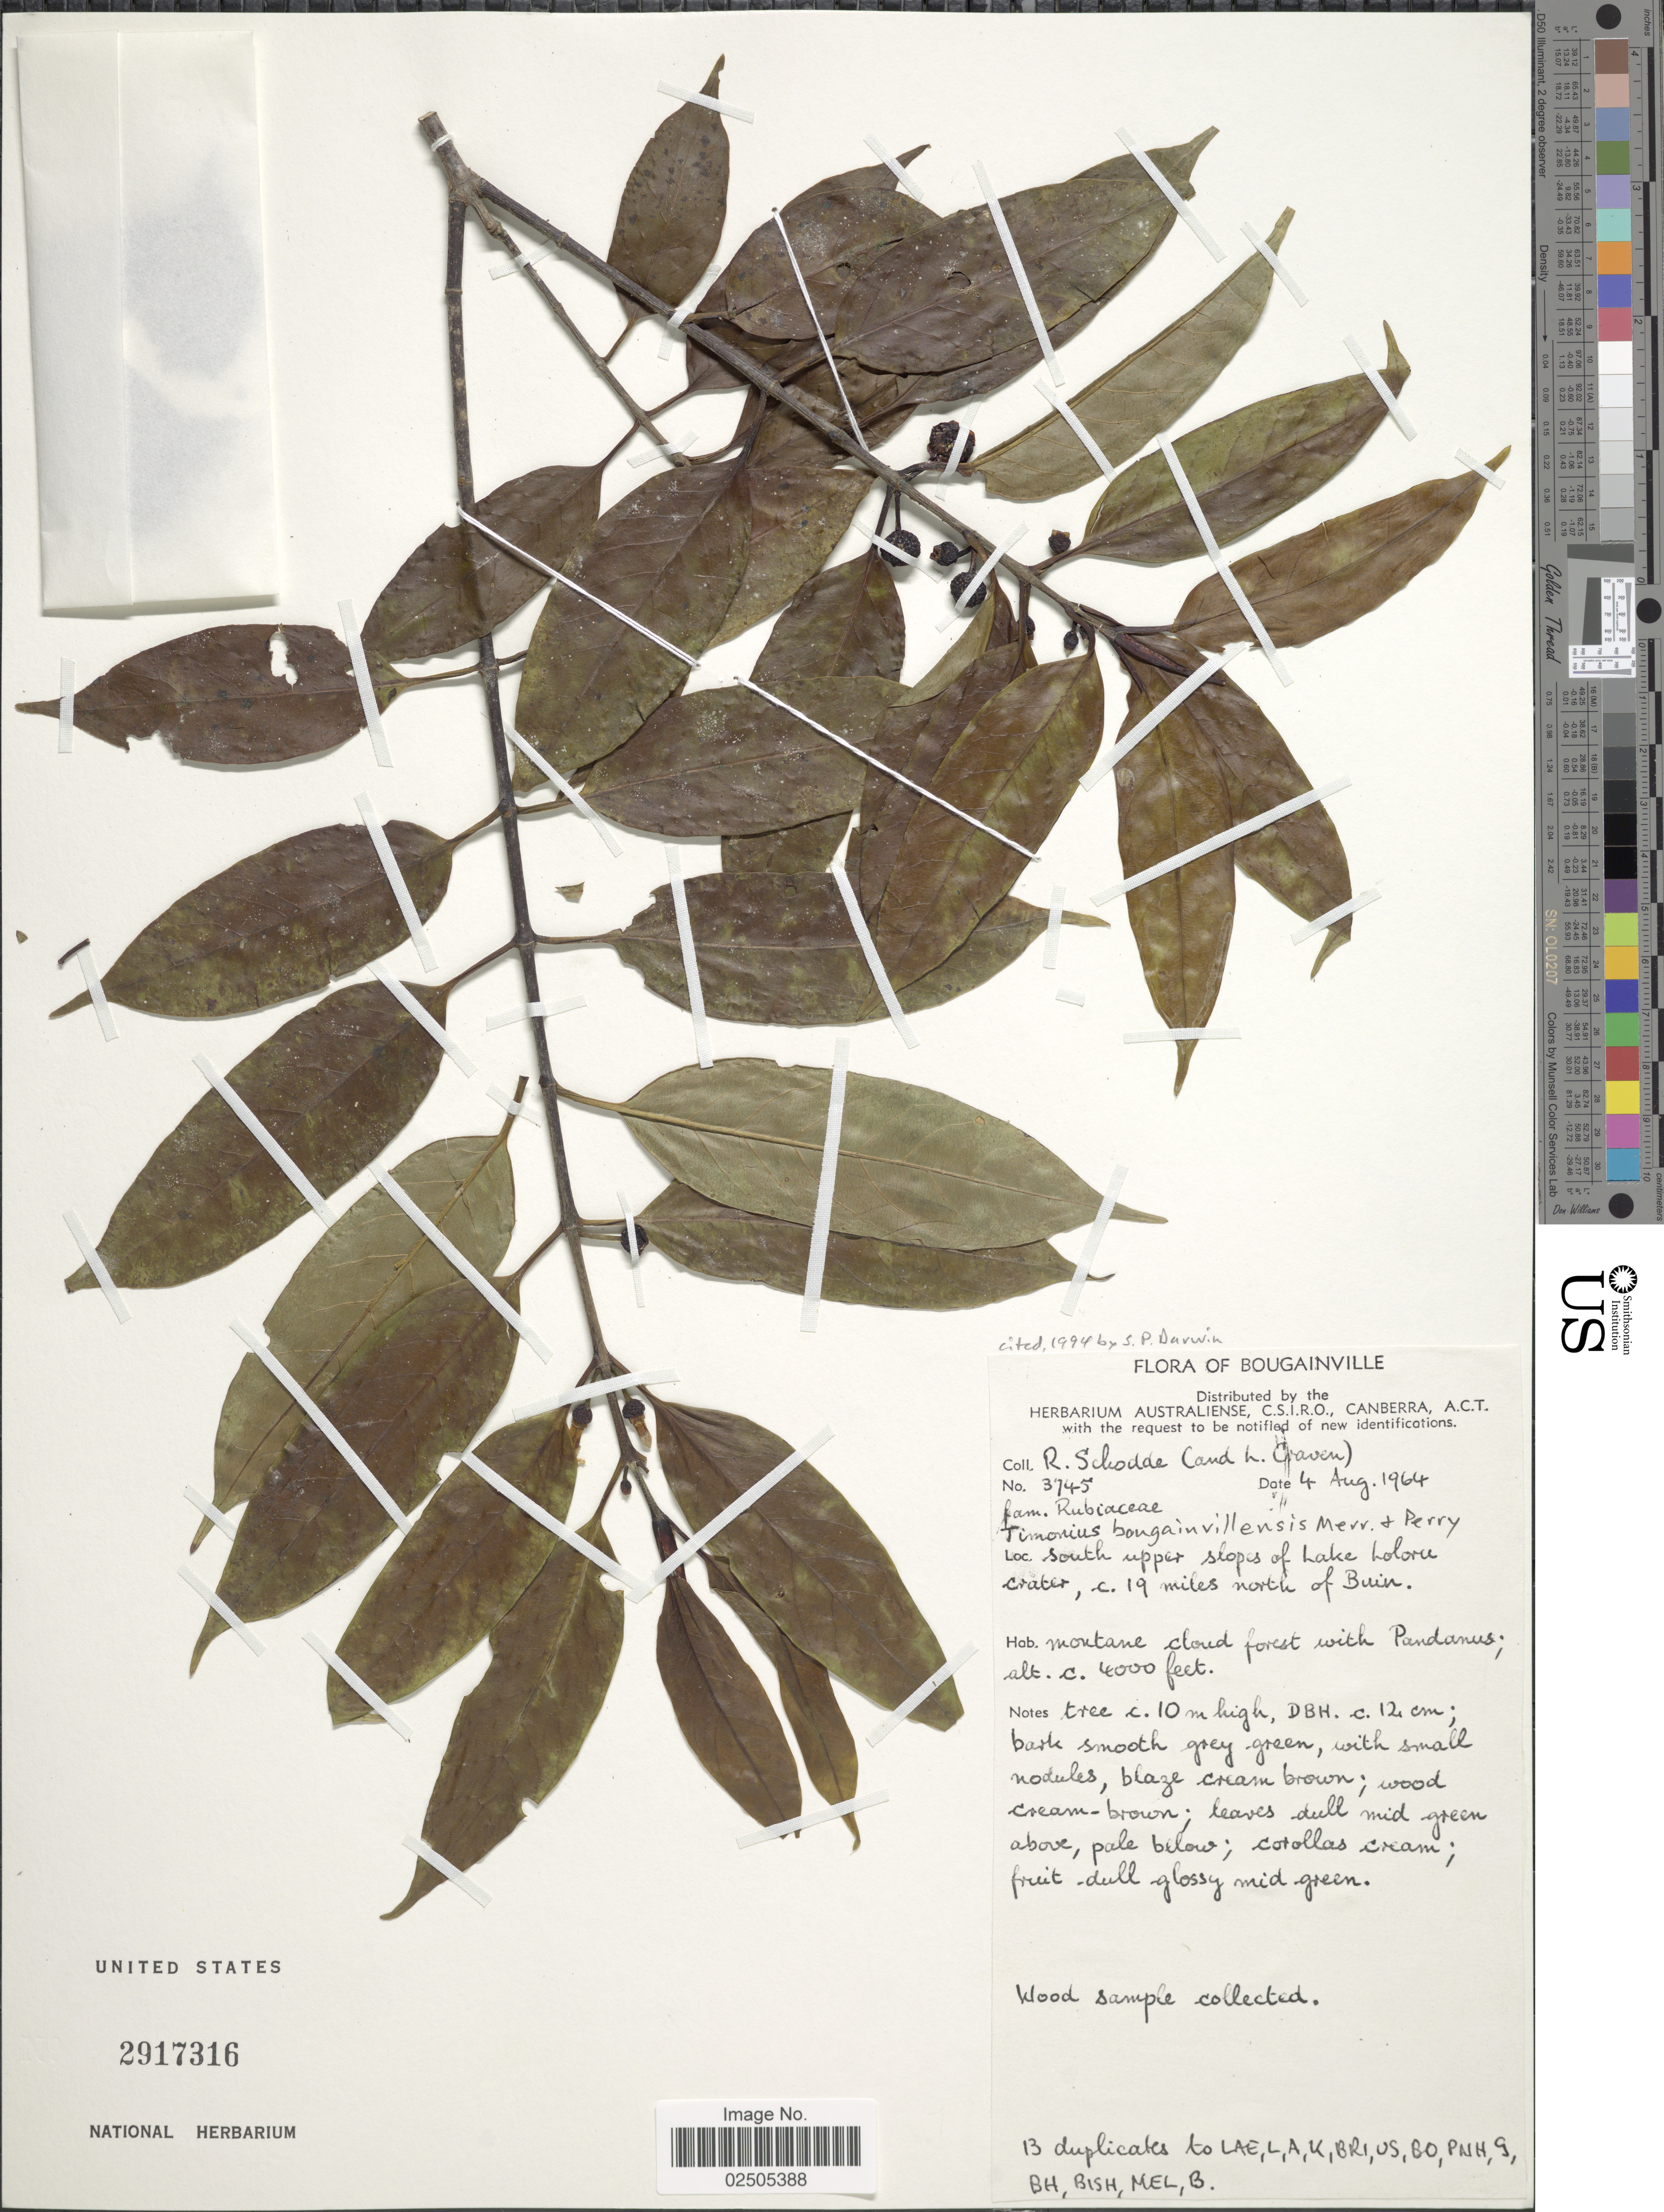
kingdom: Plantae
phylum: Tracheophyta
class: Magnoliopsida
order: Gentianales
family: Rubiaceae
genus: Timonius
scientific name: Timonius bougainvillensis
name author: Merr. & L.M. Perry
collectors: R. Schodde & L. A. Craven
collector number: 3745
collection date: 1964-08-04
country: Papua New Guinea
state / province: Bougainville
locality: South upper slopes of Lake Loloru crater, c. 19 miles north of Buin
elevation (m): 1219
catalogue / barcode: US 2917316